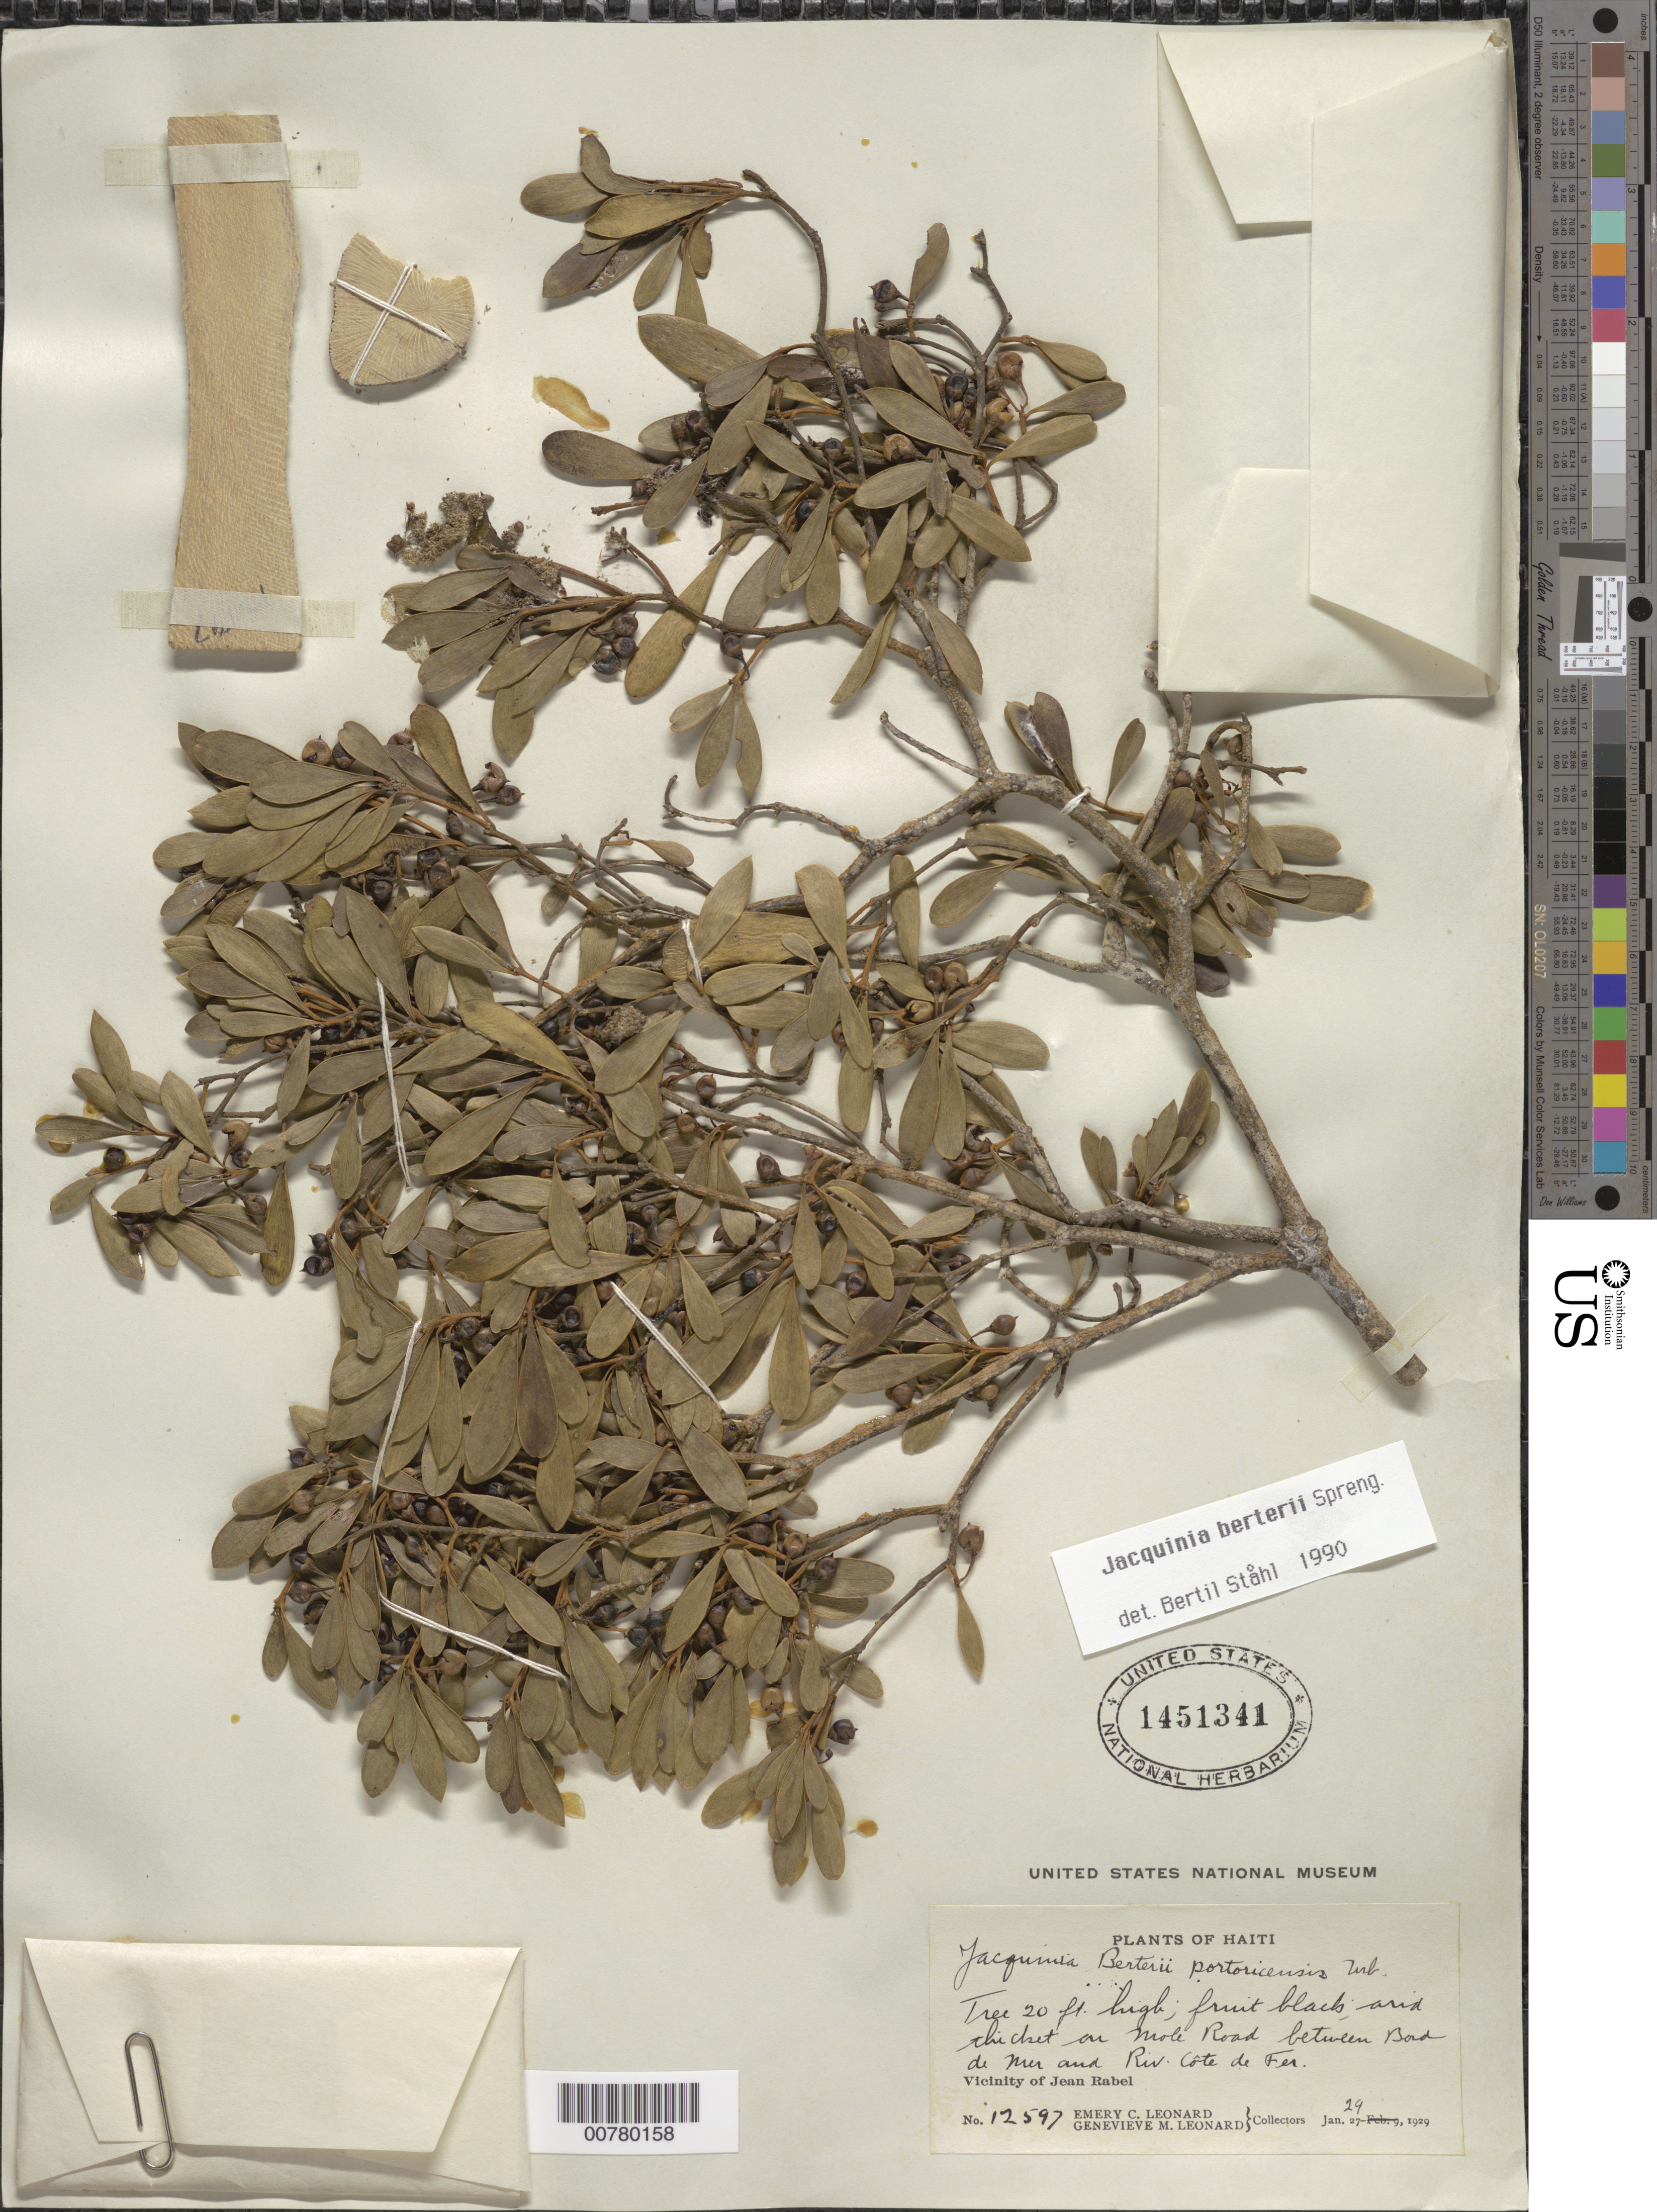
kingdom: Plantae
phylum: Tracheophyta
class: Magnoliopsida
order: Ericales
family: Primulaceae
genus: Jacquinia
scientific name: Jacquinia berteroi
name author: Spreng.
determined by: Ståhl, B.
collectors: E. C. Leonard & G. M. Leonard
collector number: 12597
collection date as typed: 29 Jan 1929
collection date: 1929-01-29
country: Haiti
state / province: Nord-Ouest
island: Hispaniola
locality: Vicinity of Jean Rabel, mole road between Bord de Mer and Riv. Côte de Fer.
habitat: Arid thicket on mole road.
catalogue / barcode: US 1451341